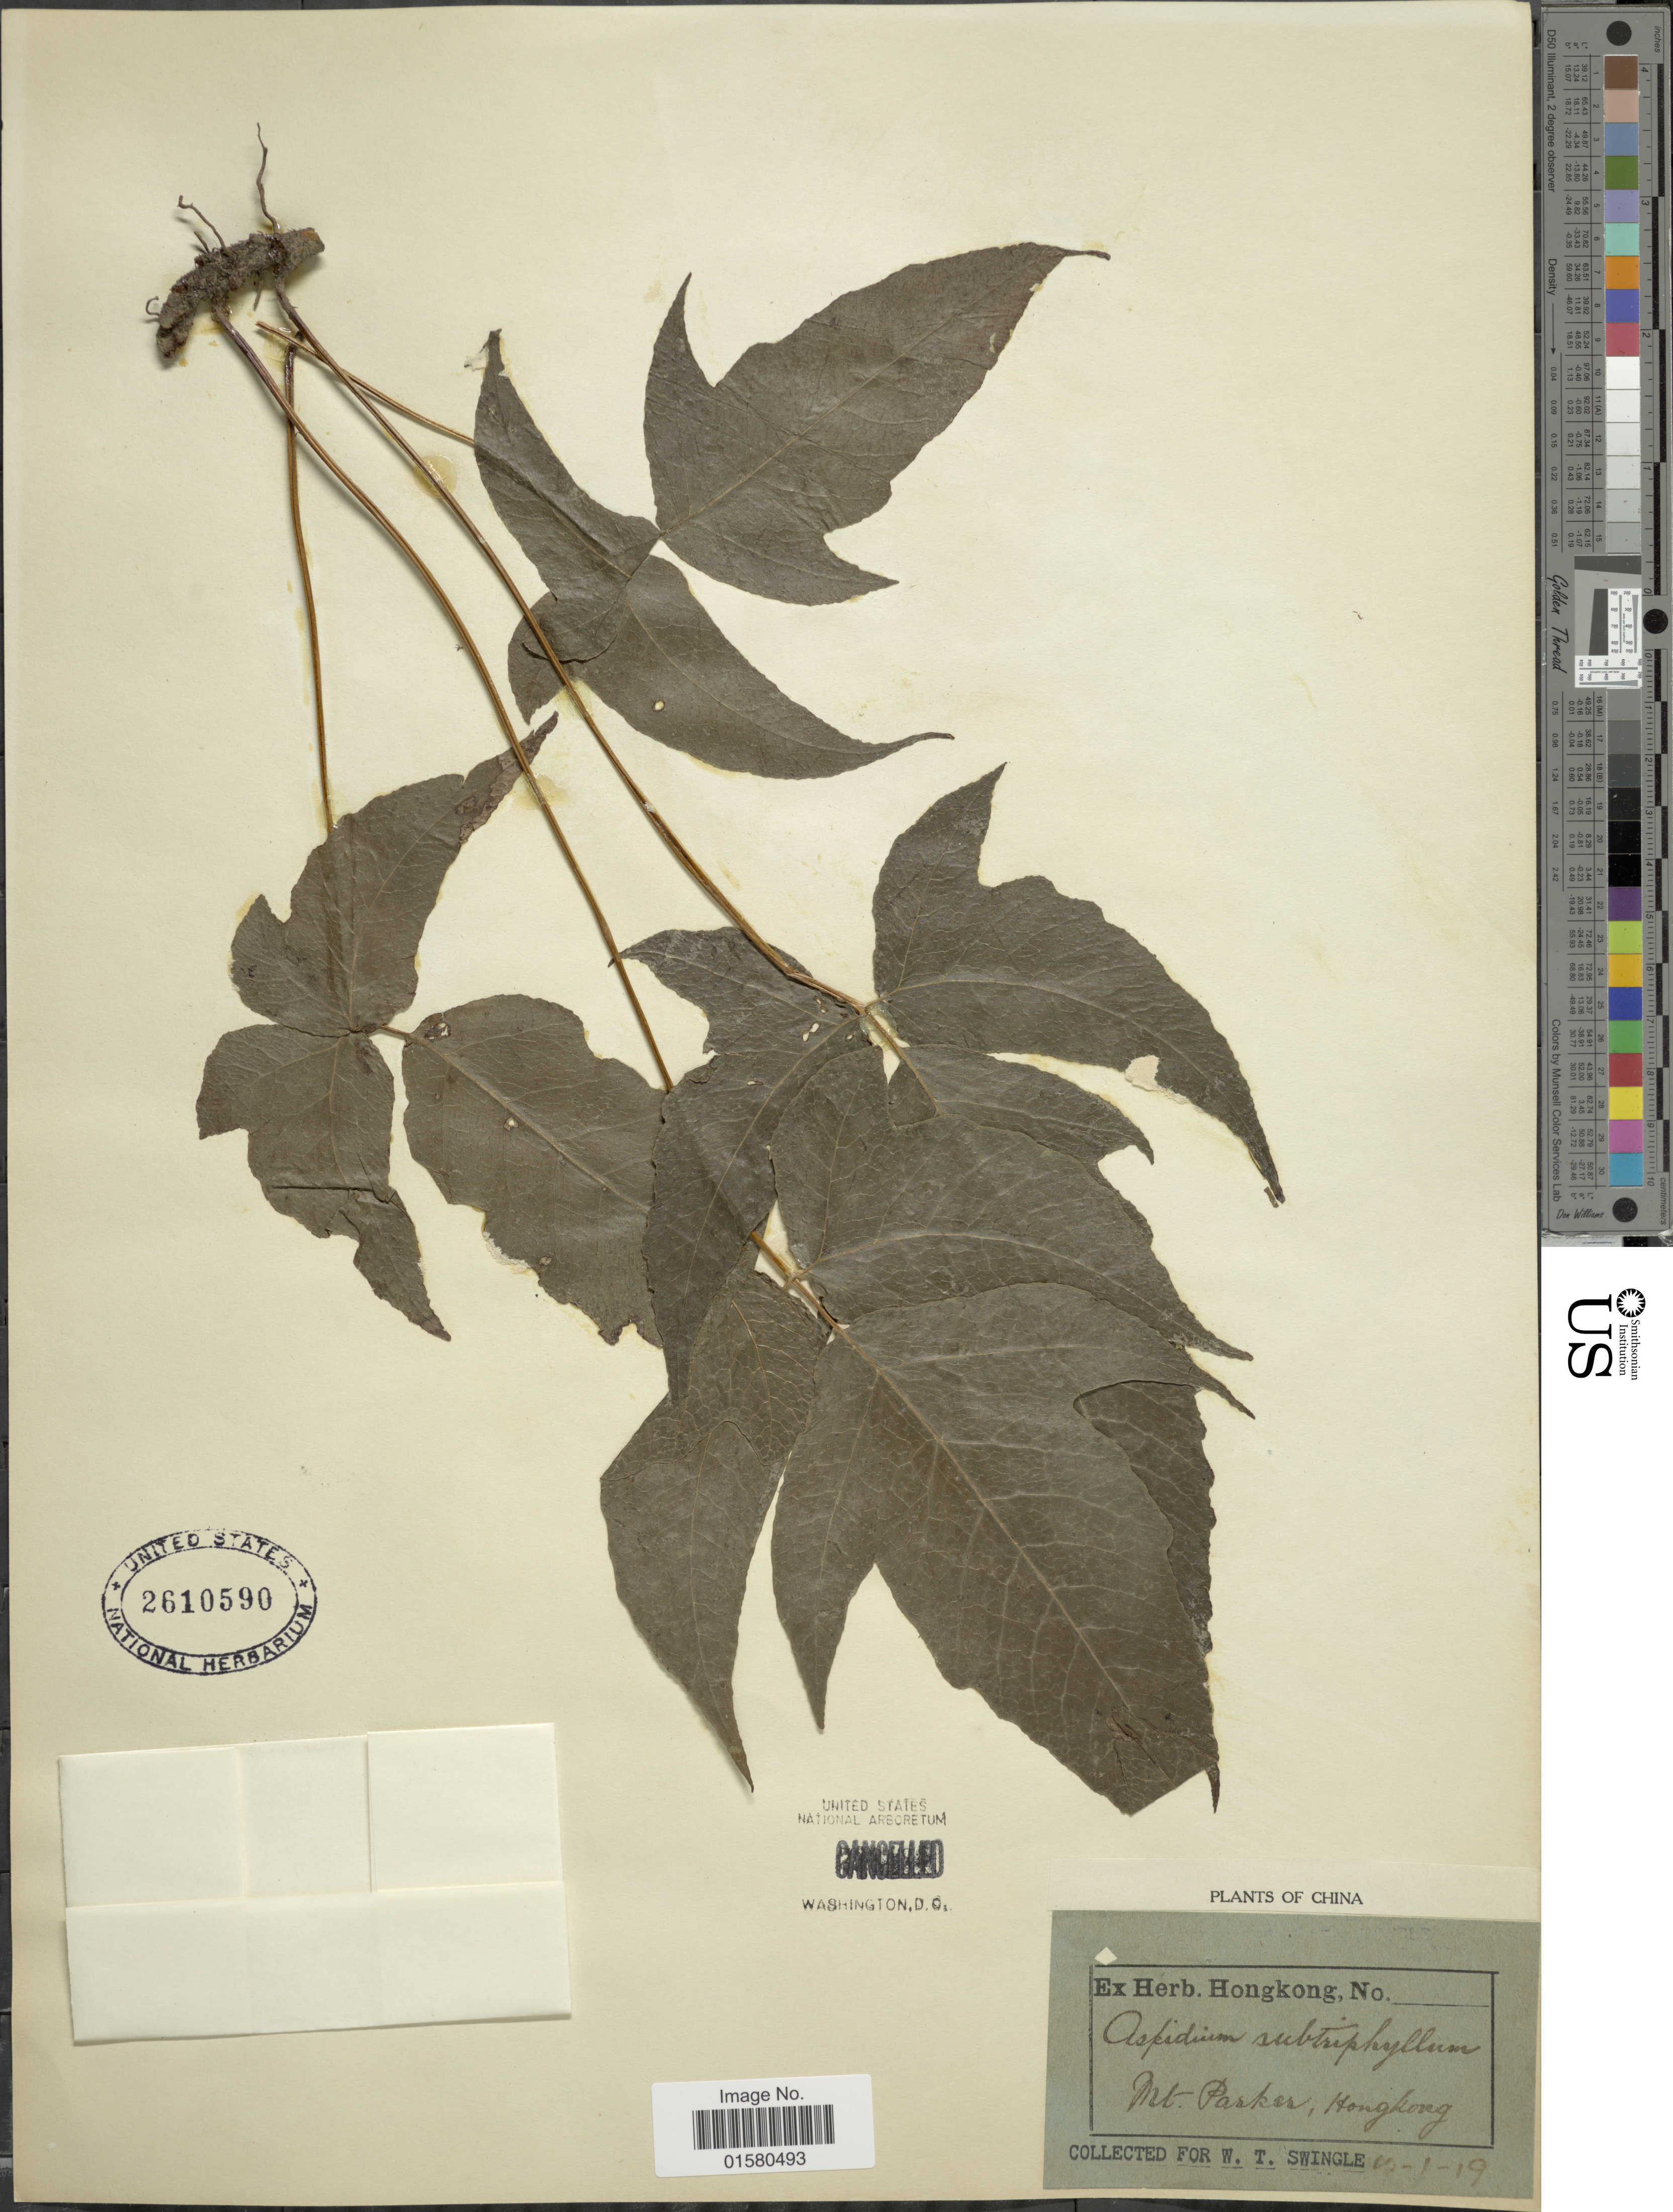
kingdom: Plantae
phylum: Tracheophyta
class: Polypodiopsida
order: Polypodiales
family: Tectariaceae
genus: Tectaria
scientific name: Tectaria subtriphylla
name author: (Hook. & Arn.) Copel.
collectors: W. T. Swingle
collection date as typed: Transcribed d/m/y: 10/1/19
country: China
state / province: Hong Kong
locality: Mt. Parker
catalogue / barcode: US 2610590